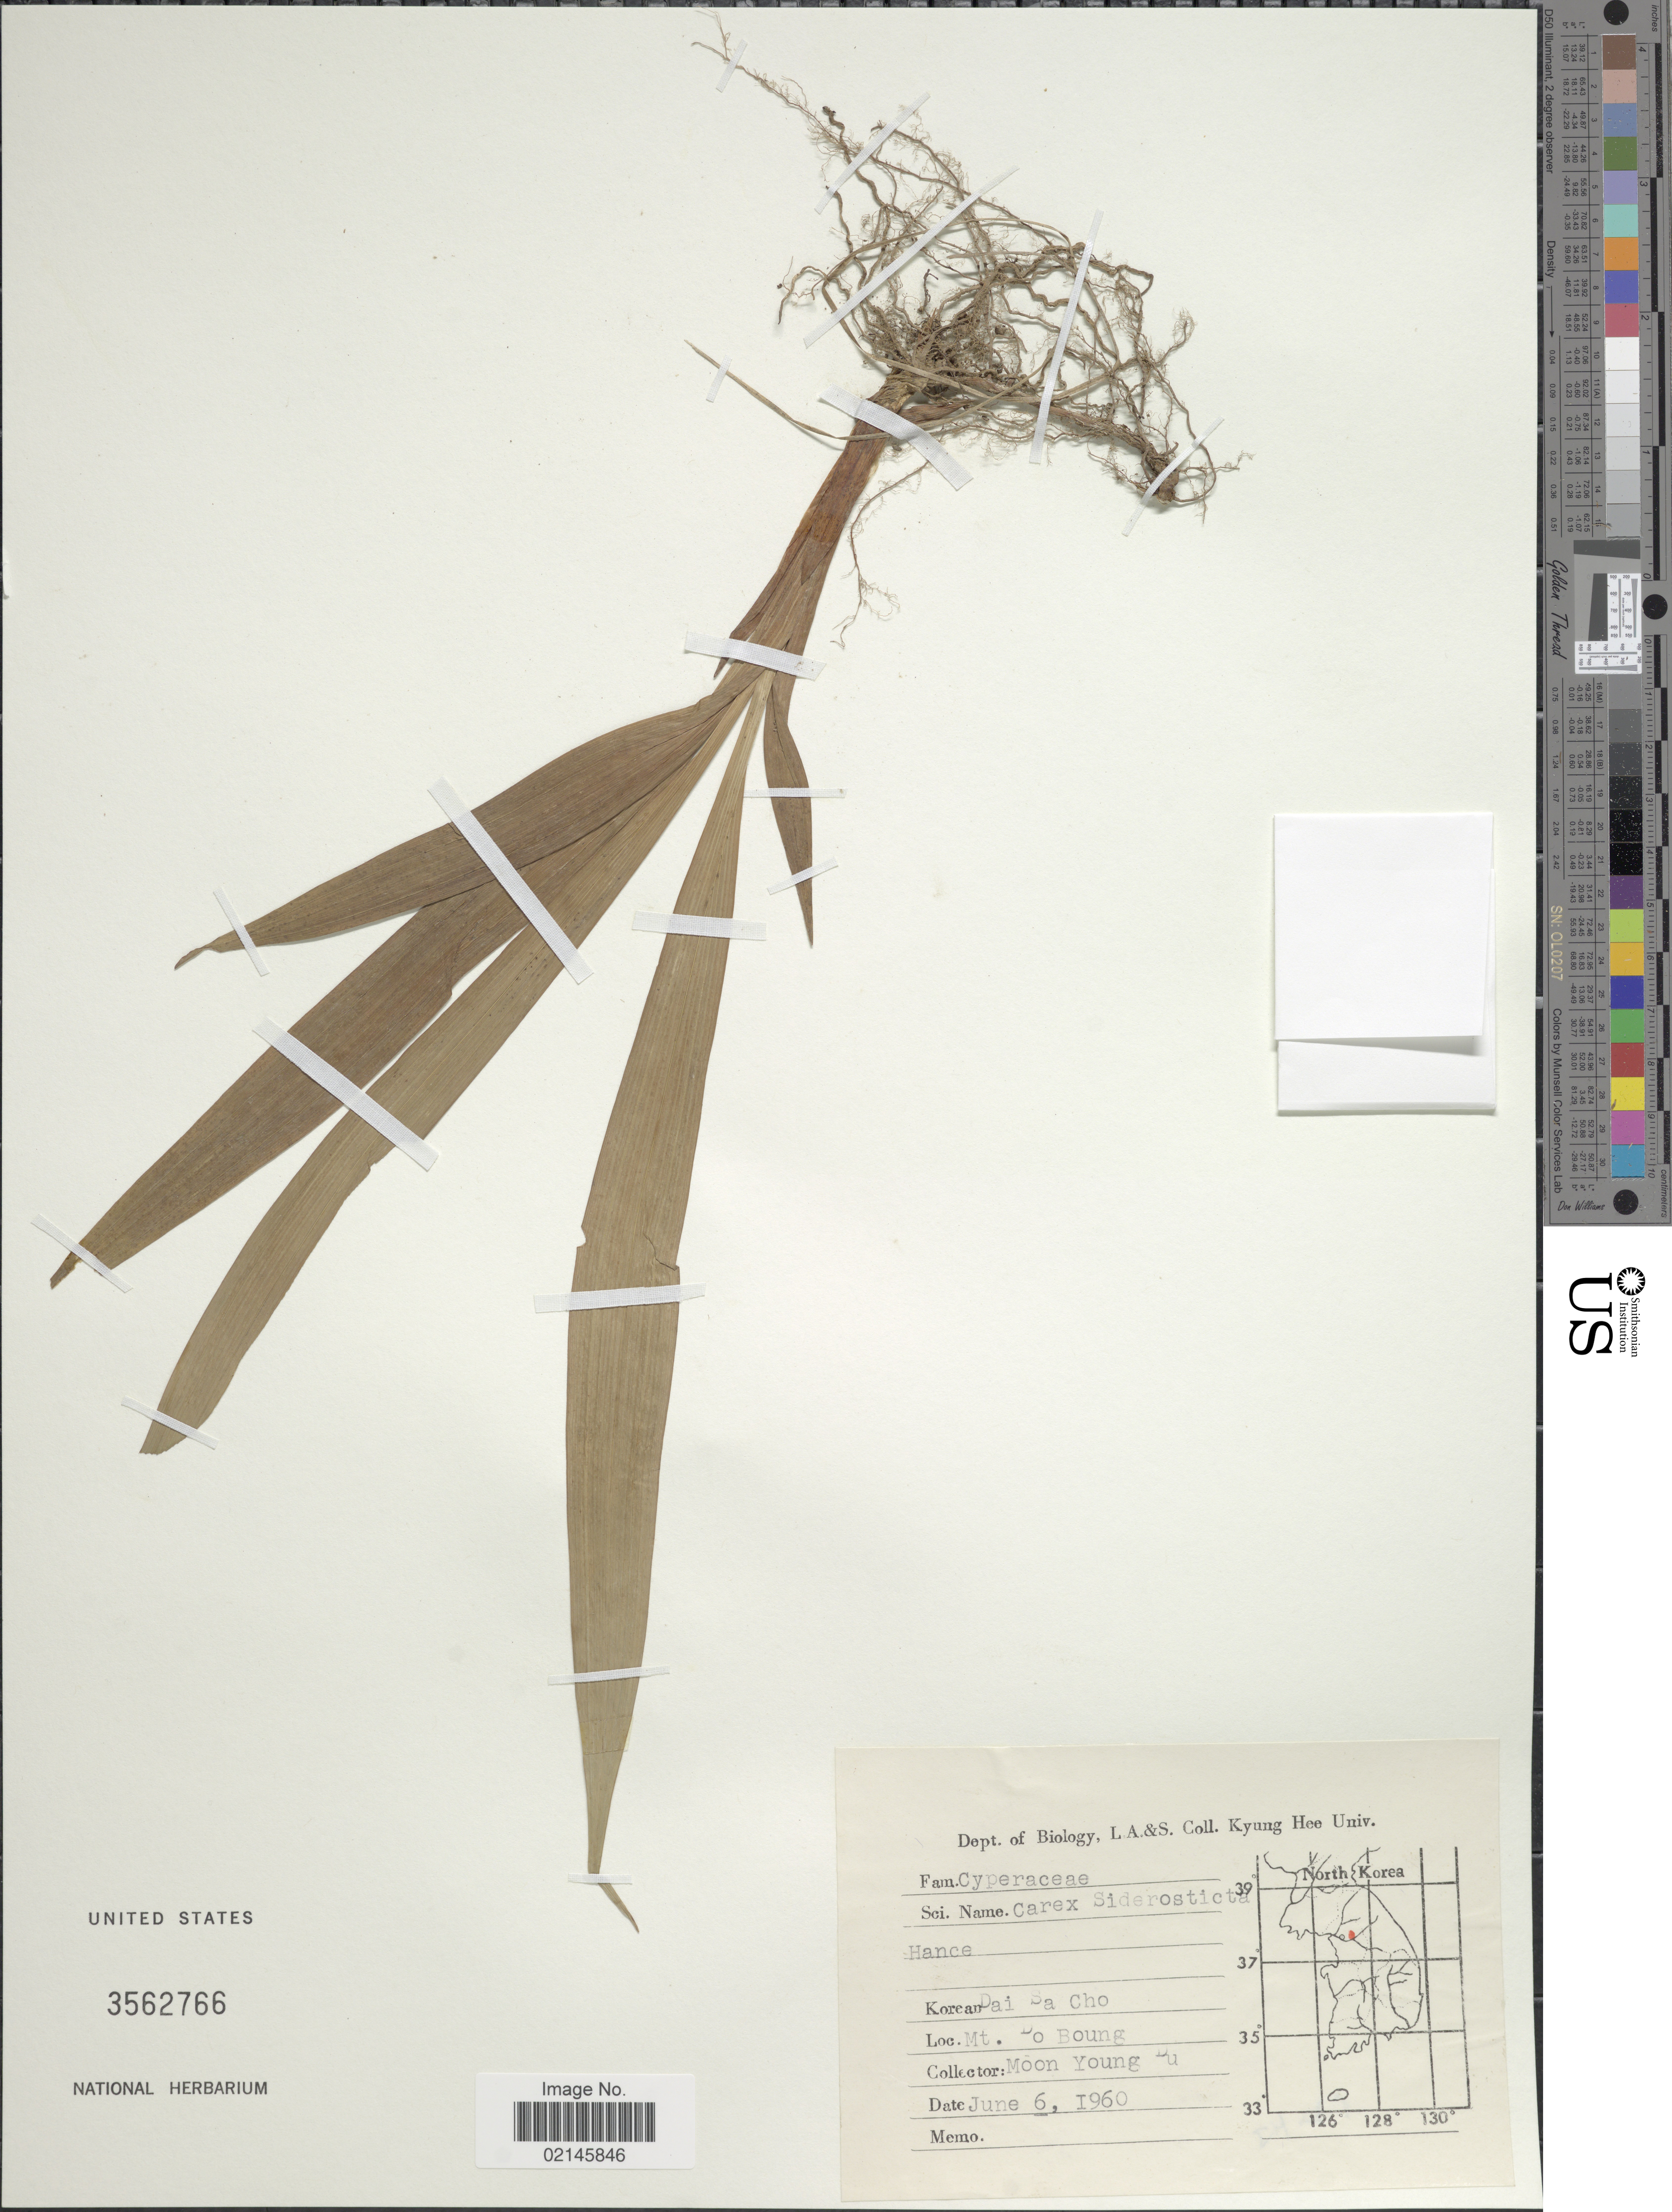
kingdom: Plantae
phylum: Tracheophyta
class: Liliopsida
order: Poales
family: Cyperaceae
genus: Carex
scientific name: Carex siderosticta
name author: Hance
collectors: M. Young Du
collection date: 1960-06-06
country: South Korea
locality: Mt. Do Boung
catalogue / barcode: US 3562766